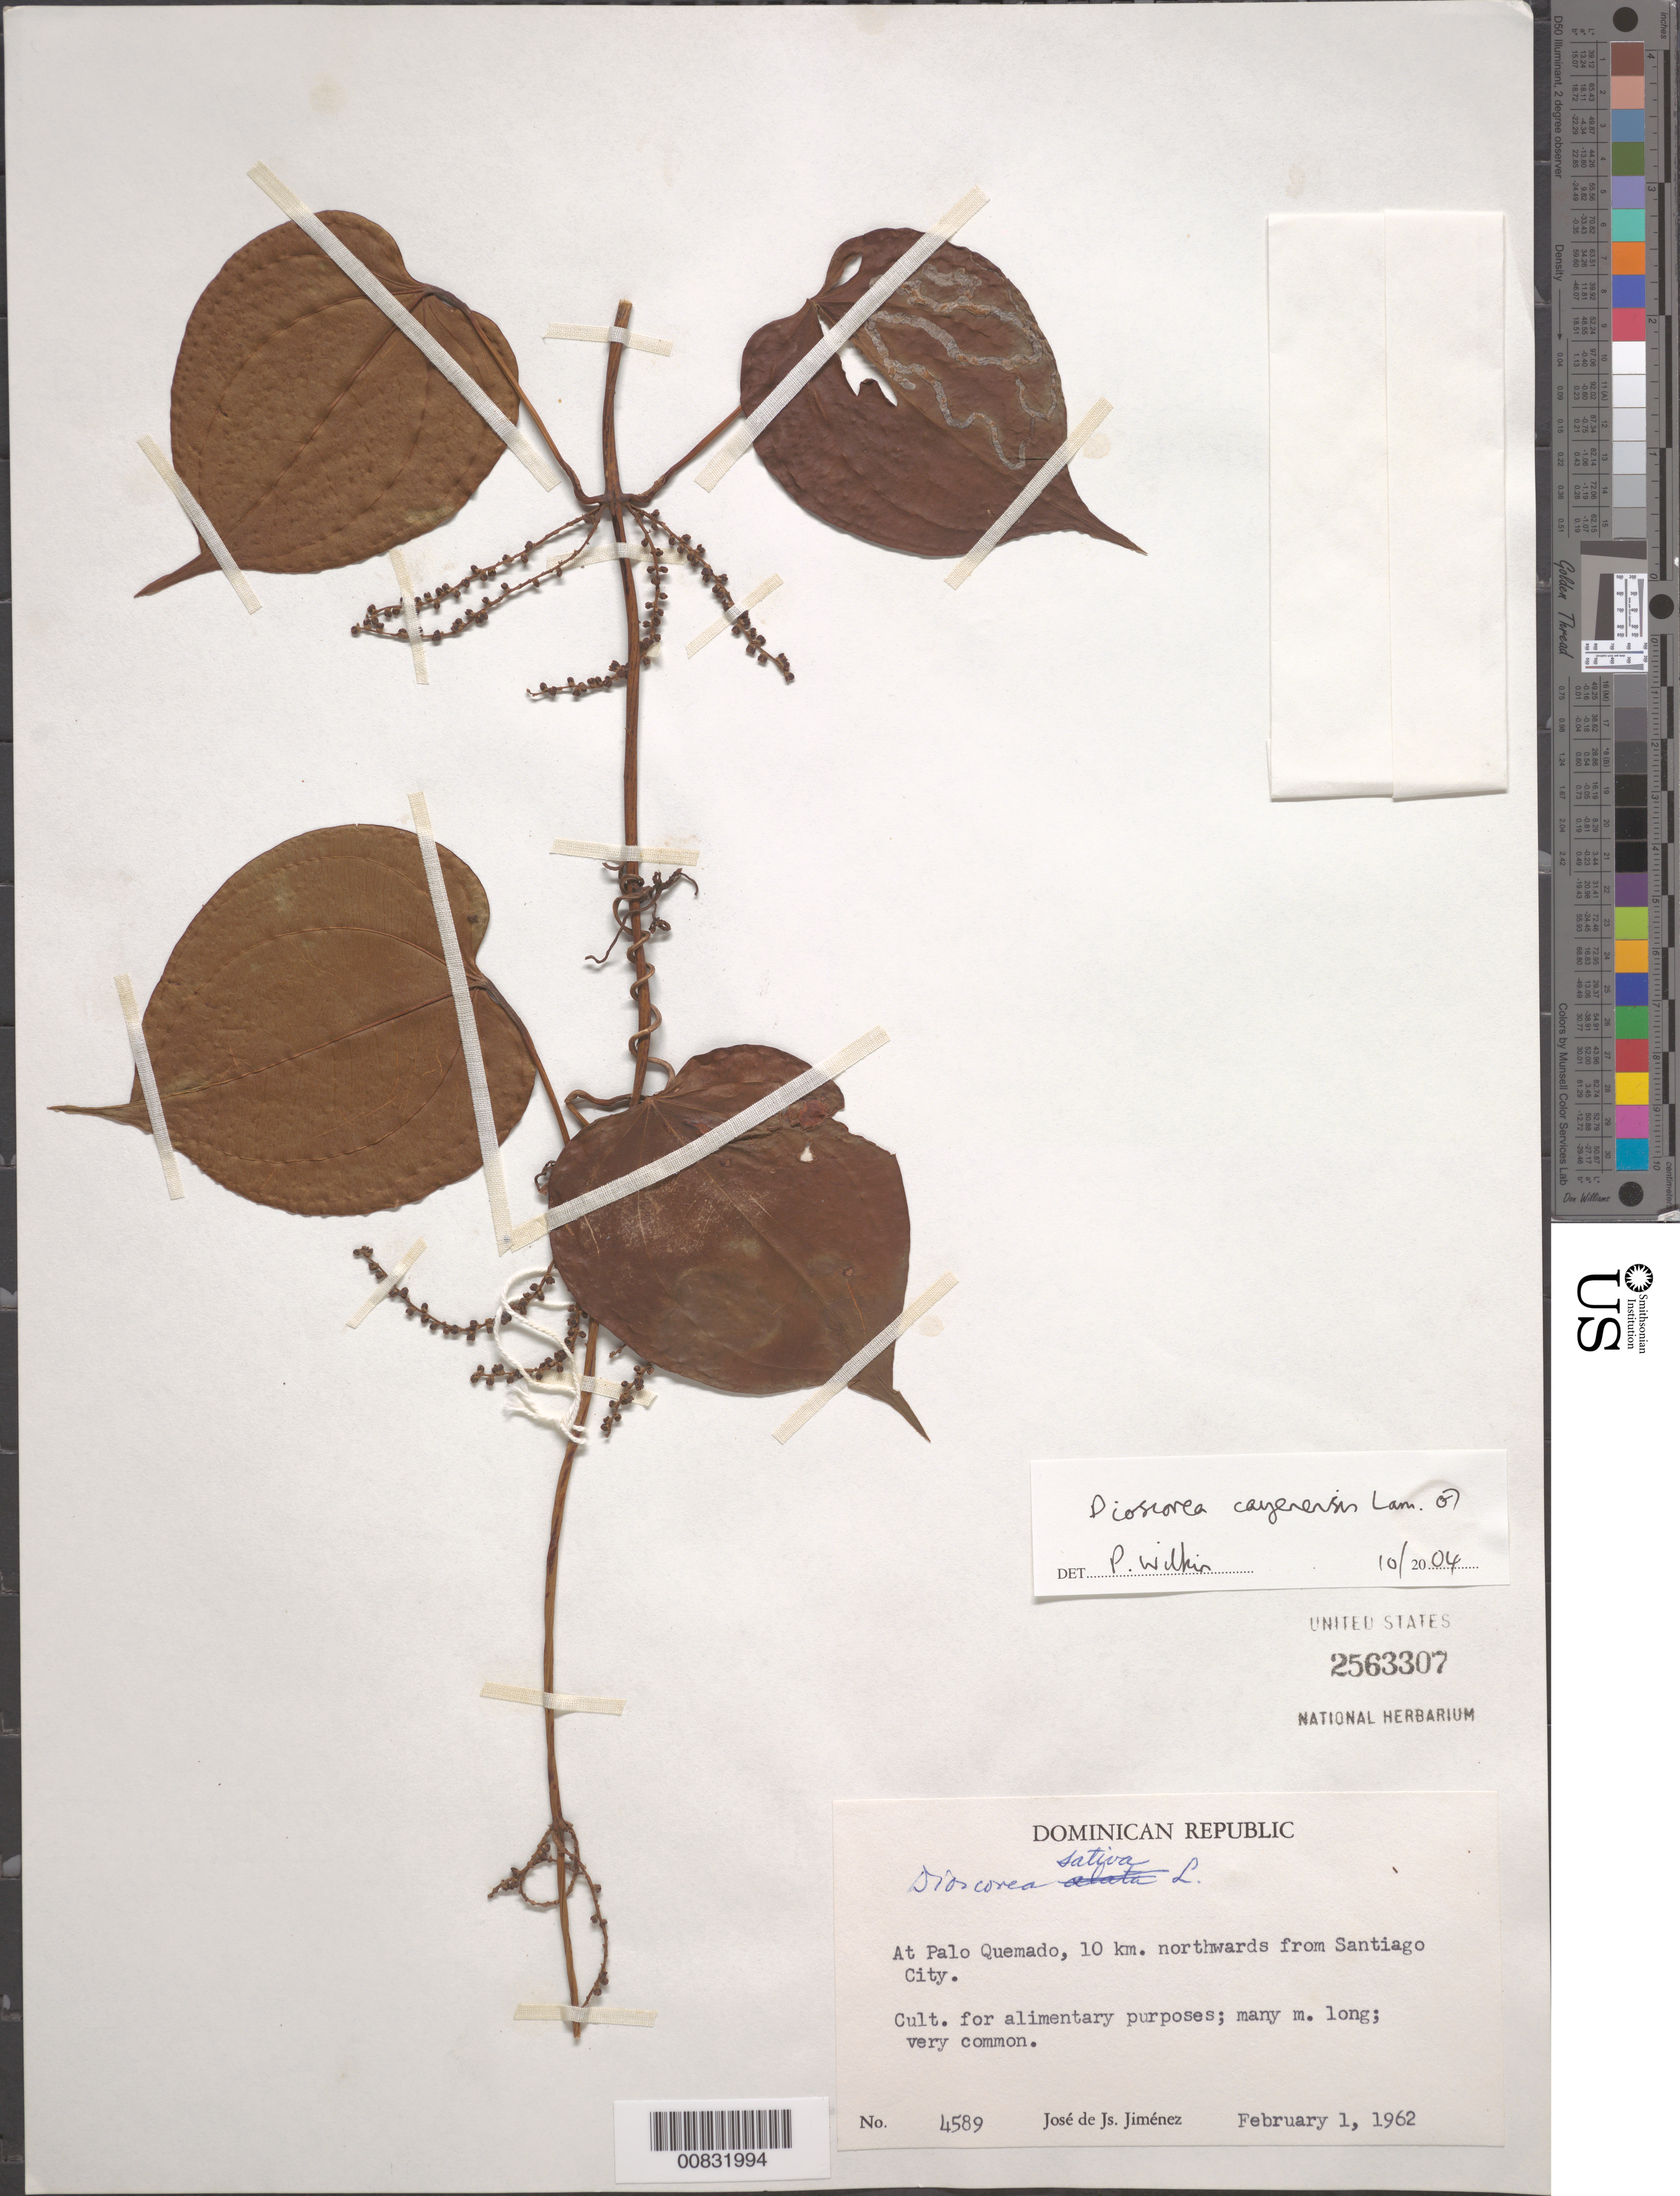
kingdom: Plantae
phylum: Tracheophyta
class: Liliopsida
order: Dioscoreales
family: Dioscoreaceae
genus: Dioscorea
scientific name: Dioscorea cayenensis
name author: Lam.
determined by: Wilkin, Paul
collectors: J. J. Jiménez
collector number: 4589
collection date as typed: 01 Feb 1962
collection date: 1962-02-01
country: Dominican Republic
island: Hispaniola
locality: Palo Quemado, 10 km. northwards from Santiago City.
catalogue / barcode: US 2563307